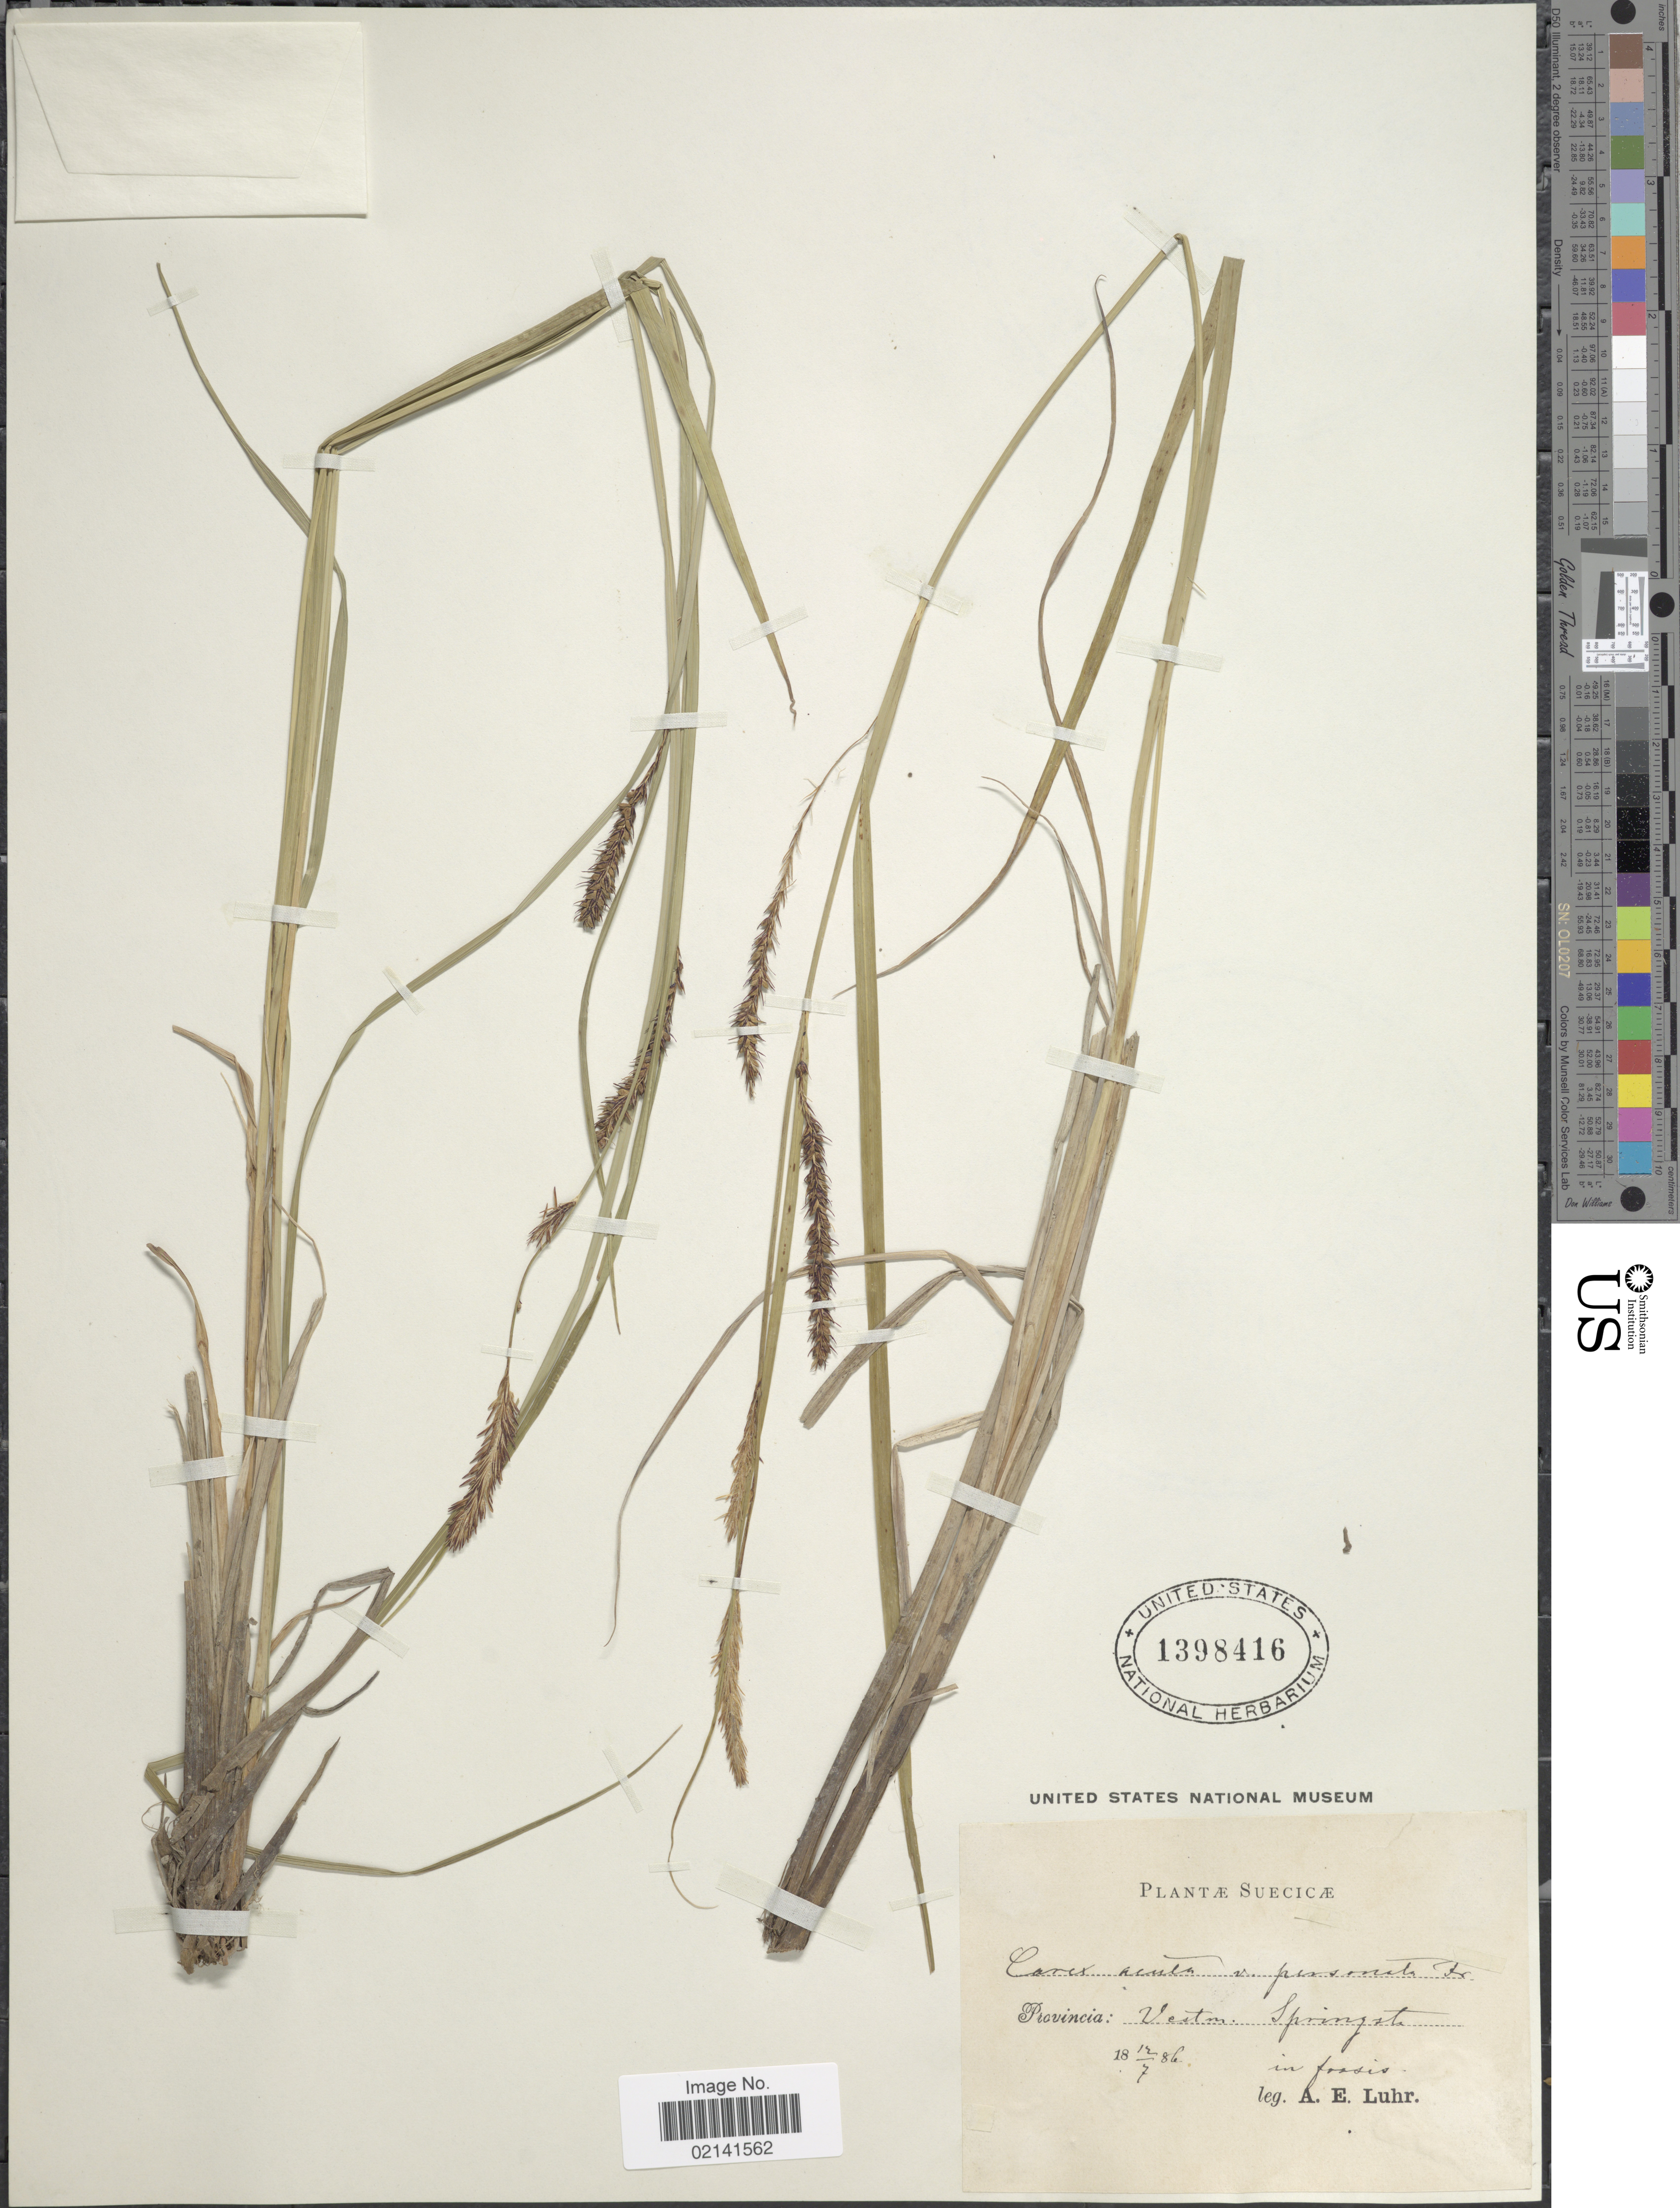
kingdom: Plantae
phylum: Tracheophyta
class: Liliopsida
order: Poales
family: Cyperaceae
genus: Carex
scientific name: Carex acuta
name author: L.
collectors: A. Luhr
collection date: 1886-07-12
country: Sweden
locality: Suecicae, Provincia: Vesten Springsta in fosis.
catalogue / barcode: US 1398416